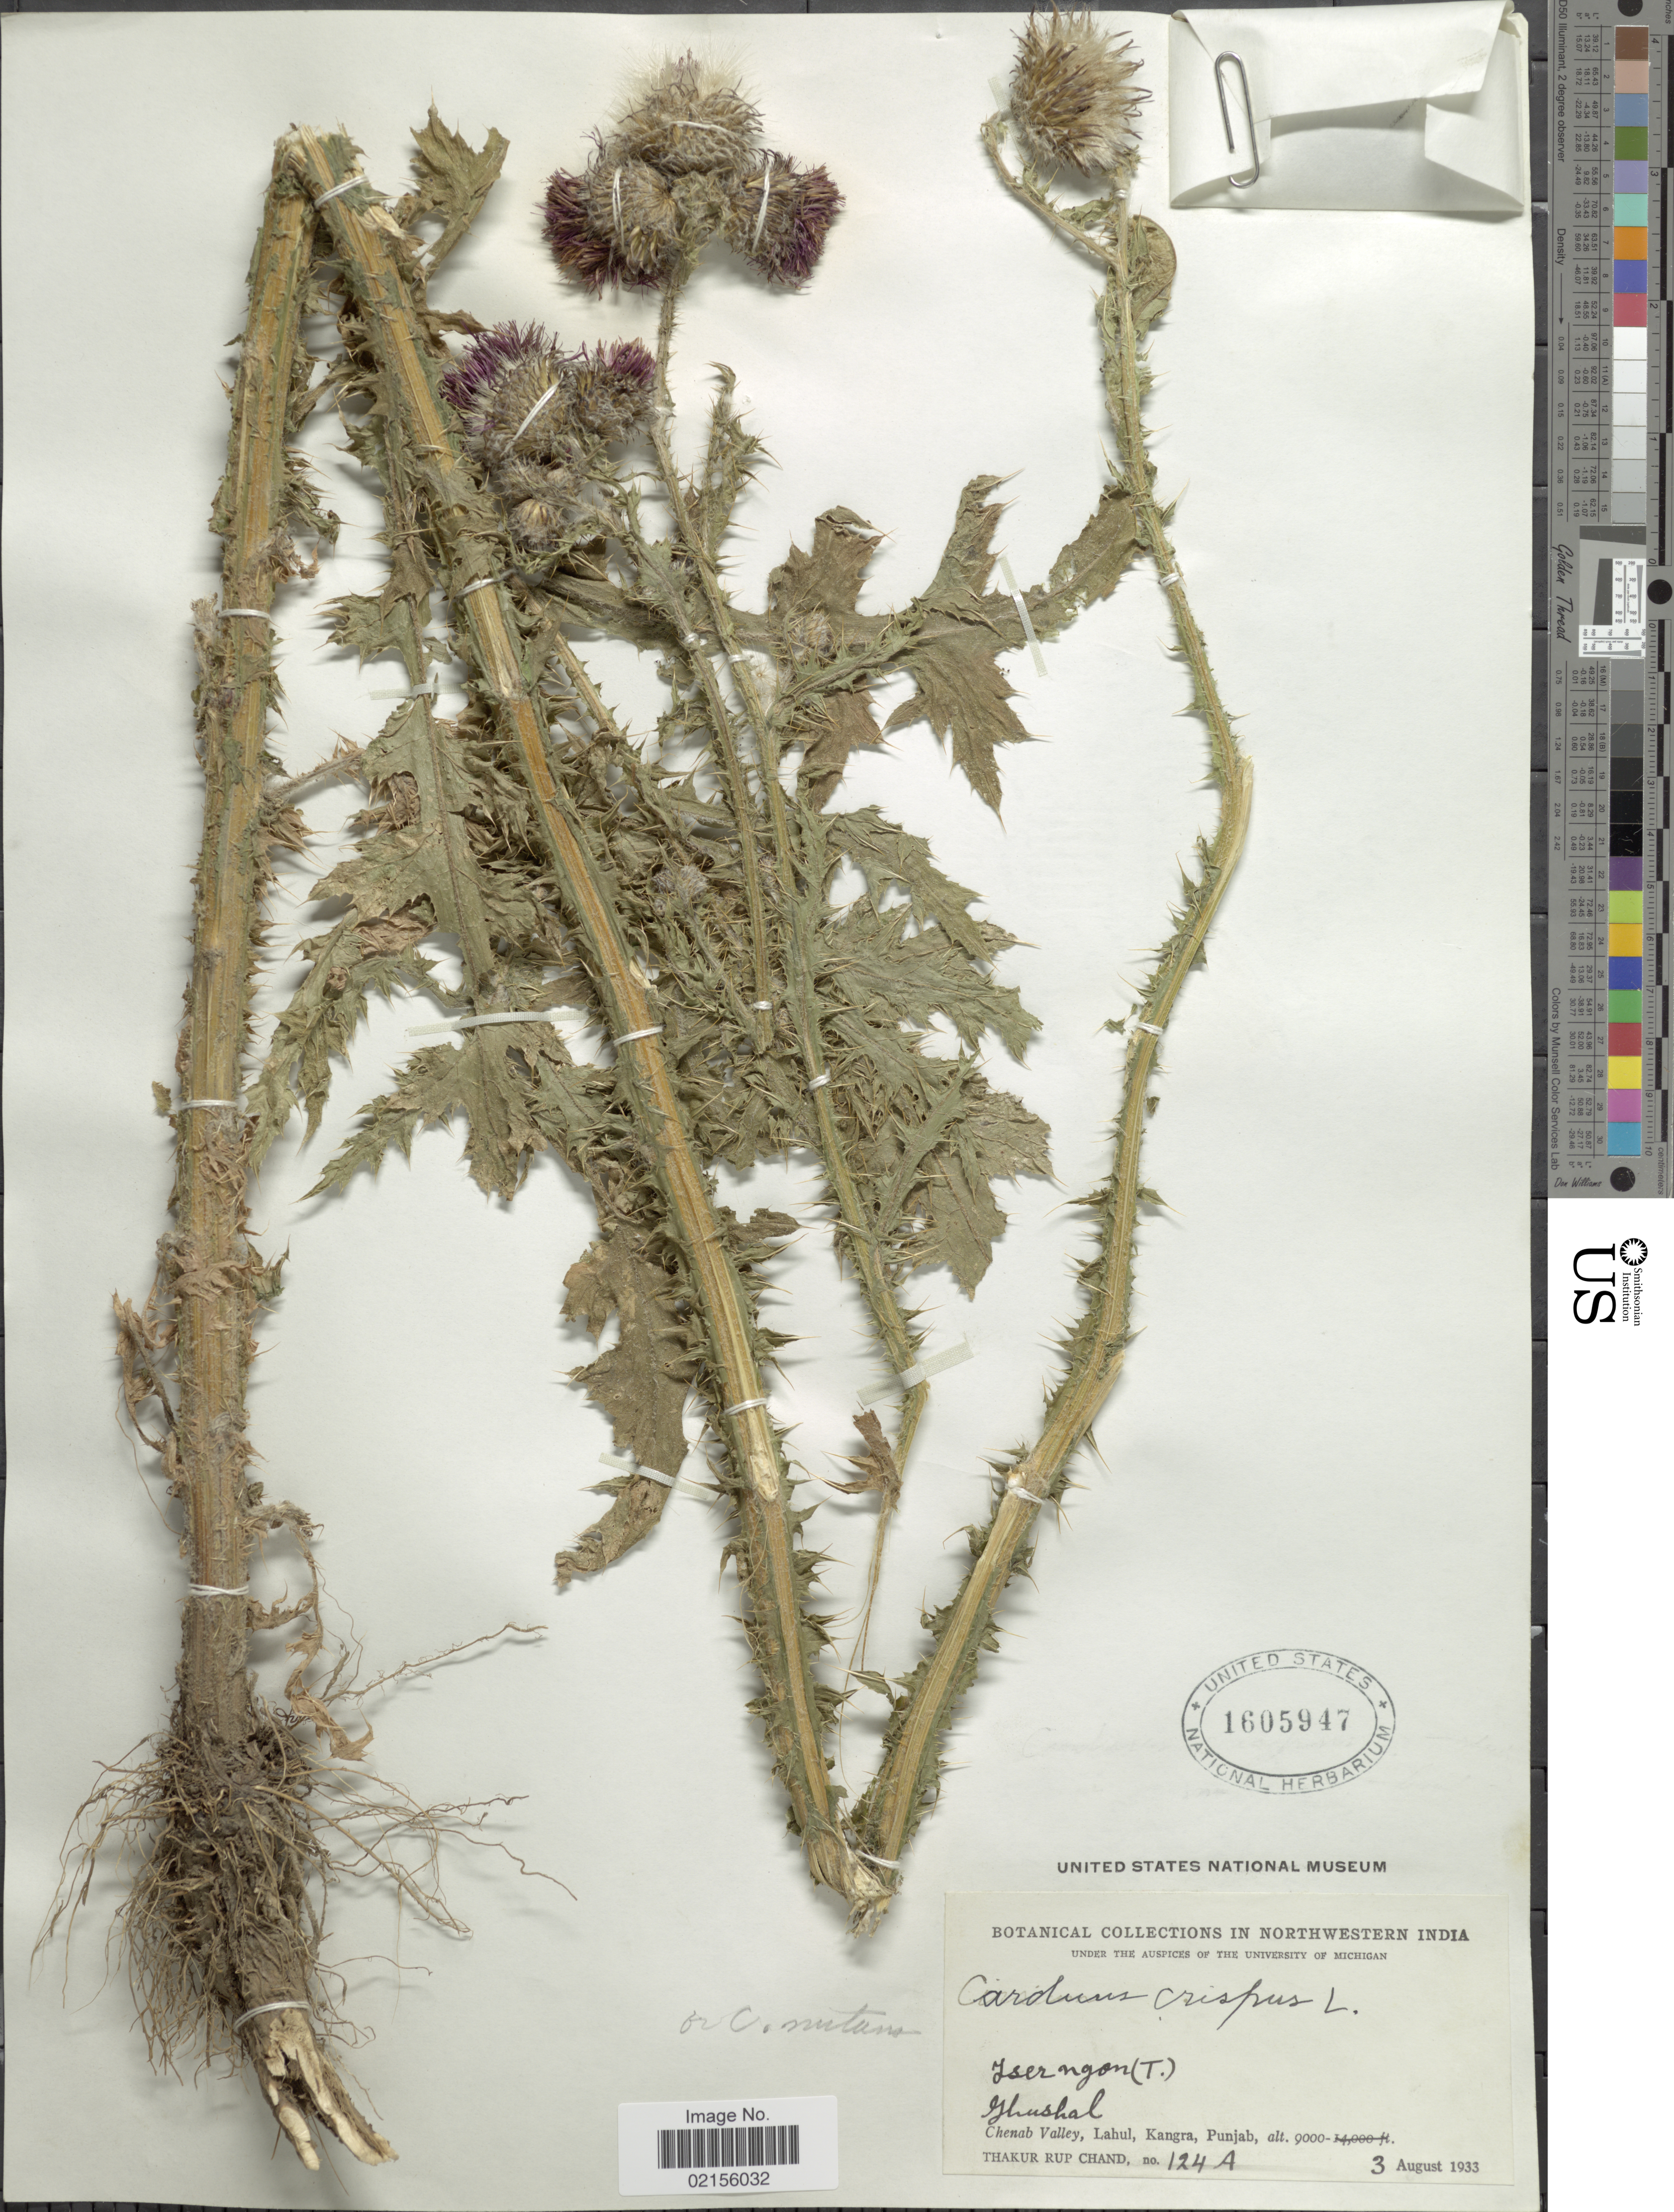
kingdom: Plantae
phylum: Tracheophyta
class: Magnoliopsida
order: Asterales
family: Asteraceae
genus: Carduus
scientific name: Carduus crispus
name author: L.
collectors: T. R. Chand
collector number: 124A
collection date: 1933-08-03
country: India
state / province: Himachal Pradesh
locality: Jhushal, Chenab Valley, Lahul, Kangra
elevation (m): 2743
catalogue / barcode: US 1605947